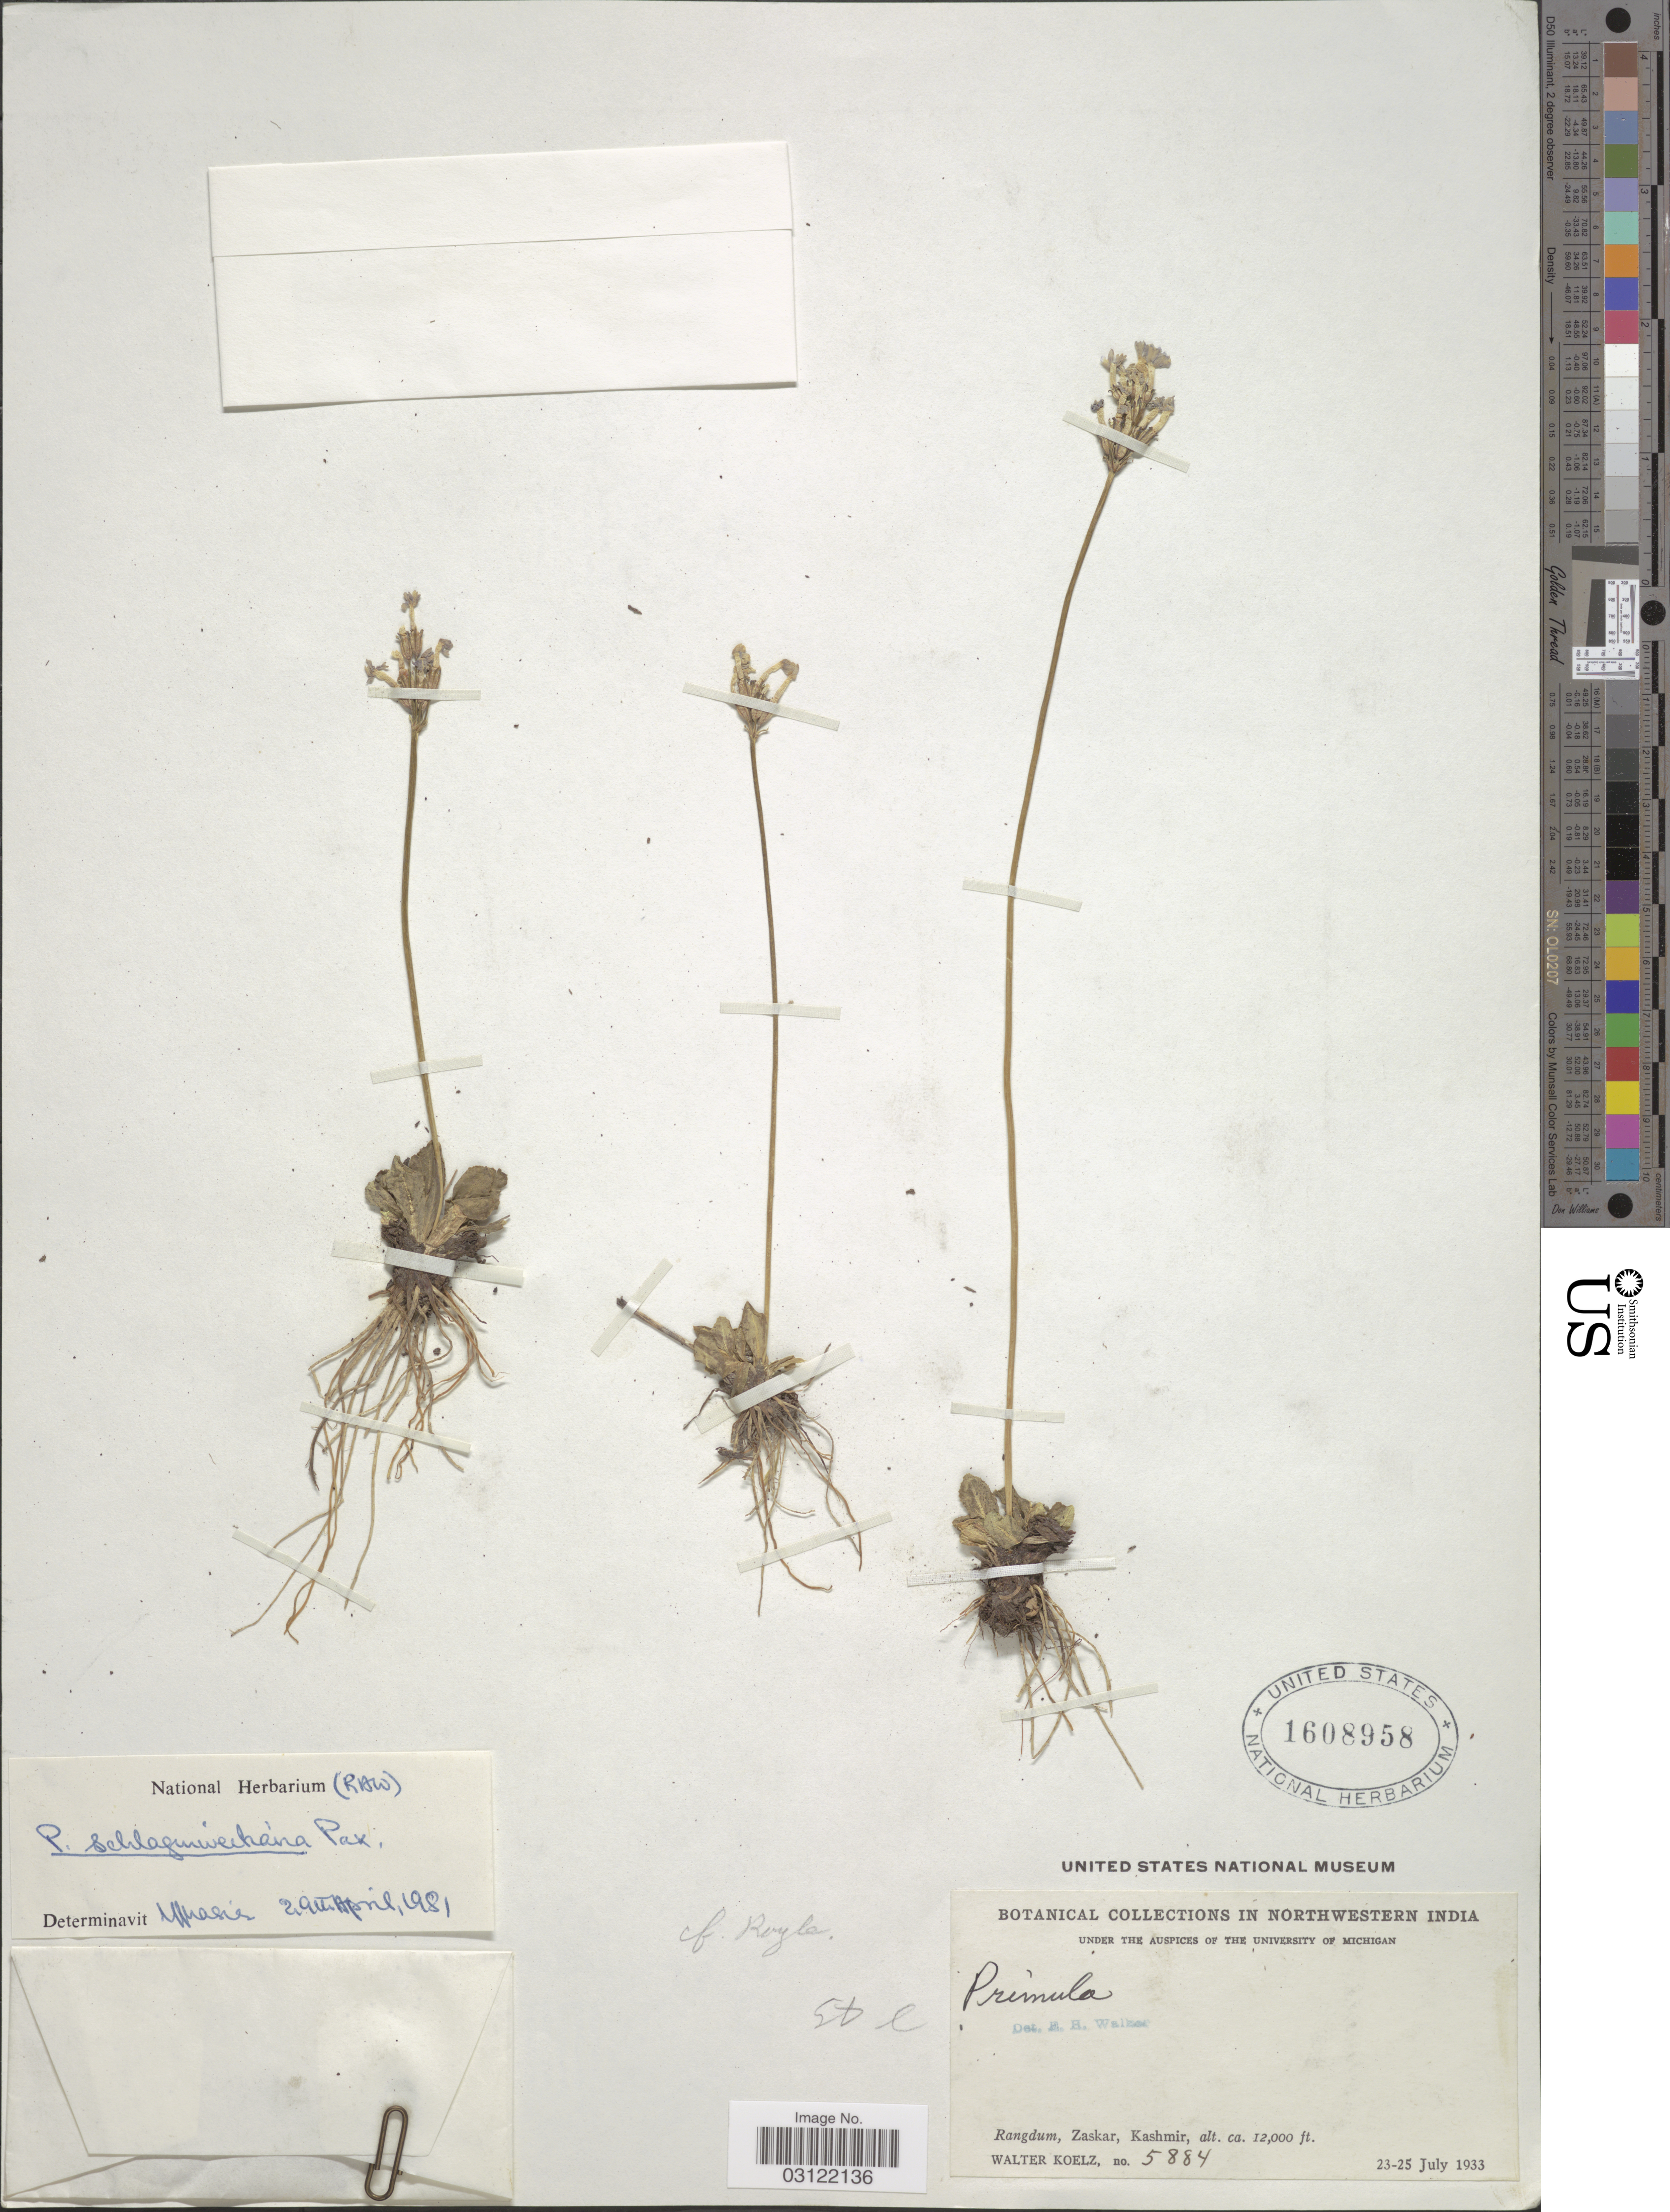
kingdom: Plantae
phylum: Tracheophyta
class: Magnoliopsida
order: Ericales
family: Primulaceae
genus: Primula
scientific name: Primula schlagintweitiana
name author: Pax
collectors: W. N. Koelz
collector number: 5884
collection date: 1933-07-23/1933-07-25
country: India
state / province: Jammu and Kashmir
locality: Northwestern India, Rangdum, Zaskar, Kashmir.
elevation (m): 3658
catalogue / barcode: US 1608958